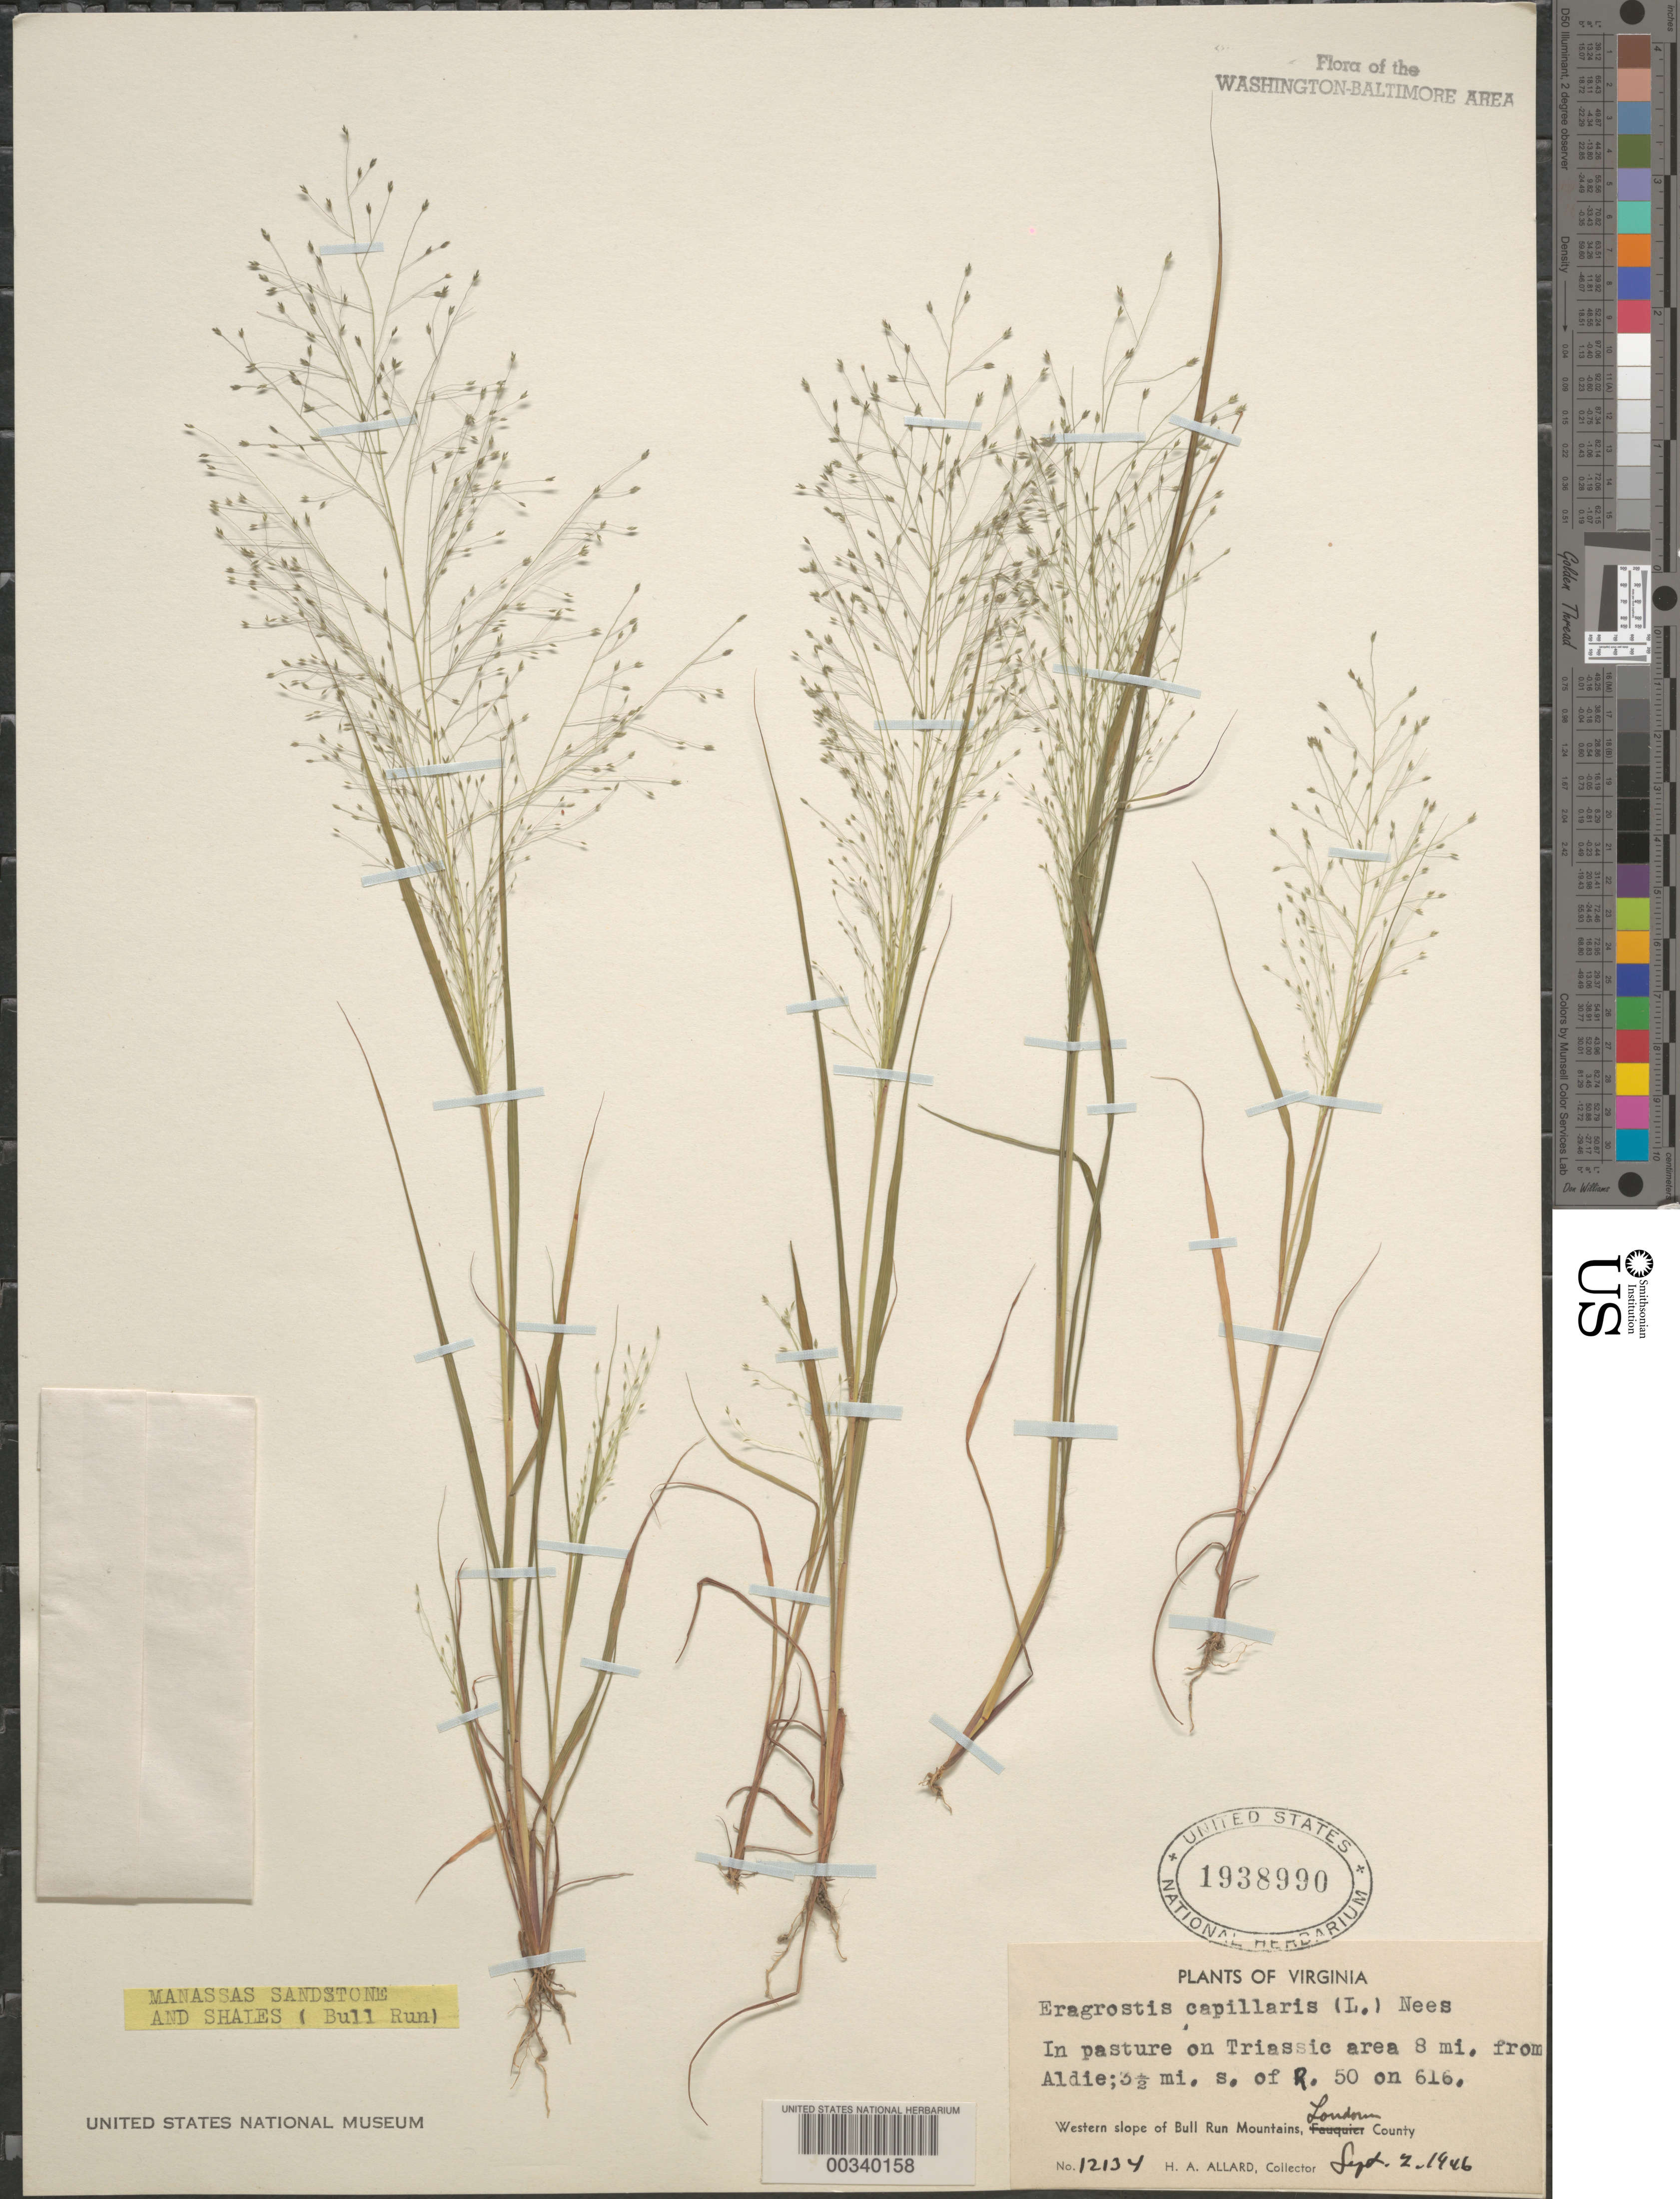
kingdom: Plantae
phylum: Tracheophyta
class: Liliopsida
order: Poales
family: Poaceae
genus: Eragrostis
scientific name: Eragrostis capillaris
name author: (L.) Nees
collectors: H. A. Allard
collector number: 12134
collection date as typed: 02 Sep 1946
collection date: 1946-09-02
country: United States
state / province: Virginia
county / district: Loudoun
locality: South of Route 50 on 616, near Aldie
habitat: In pasture on Triassic area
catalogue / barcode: US 1938990